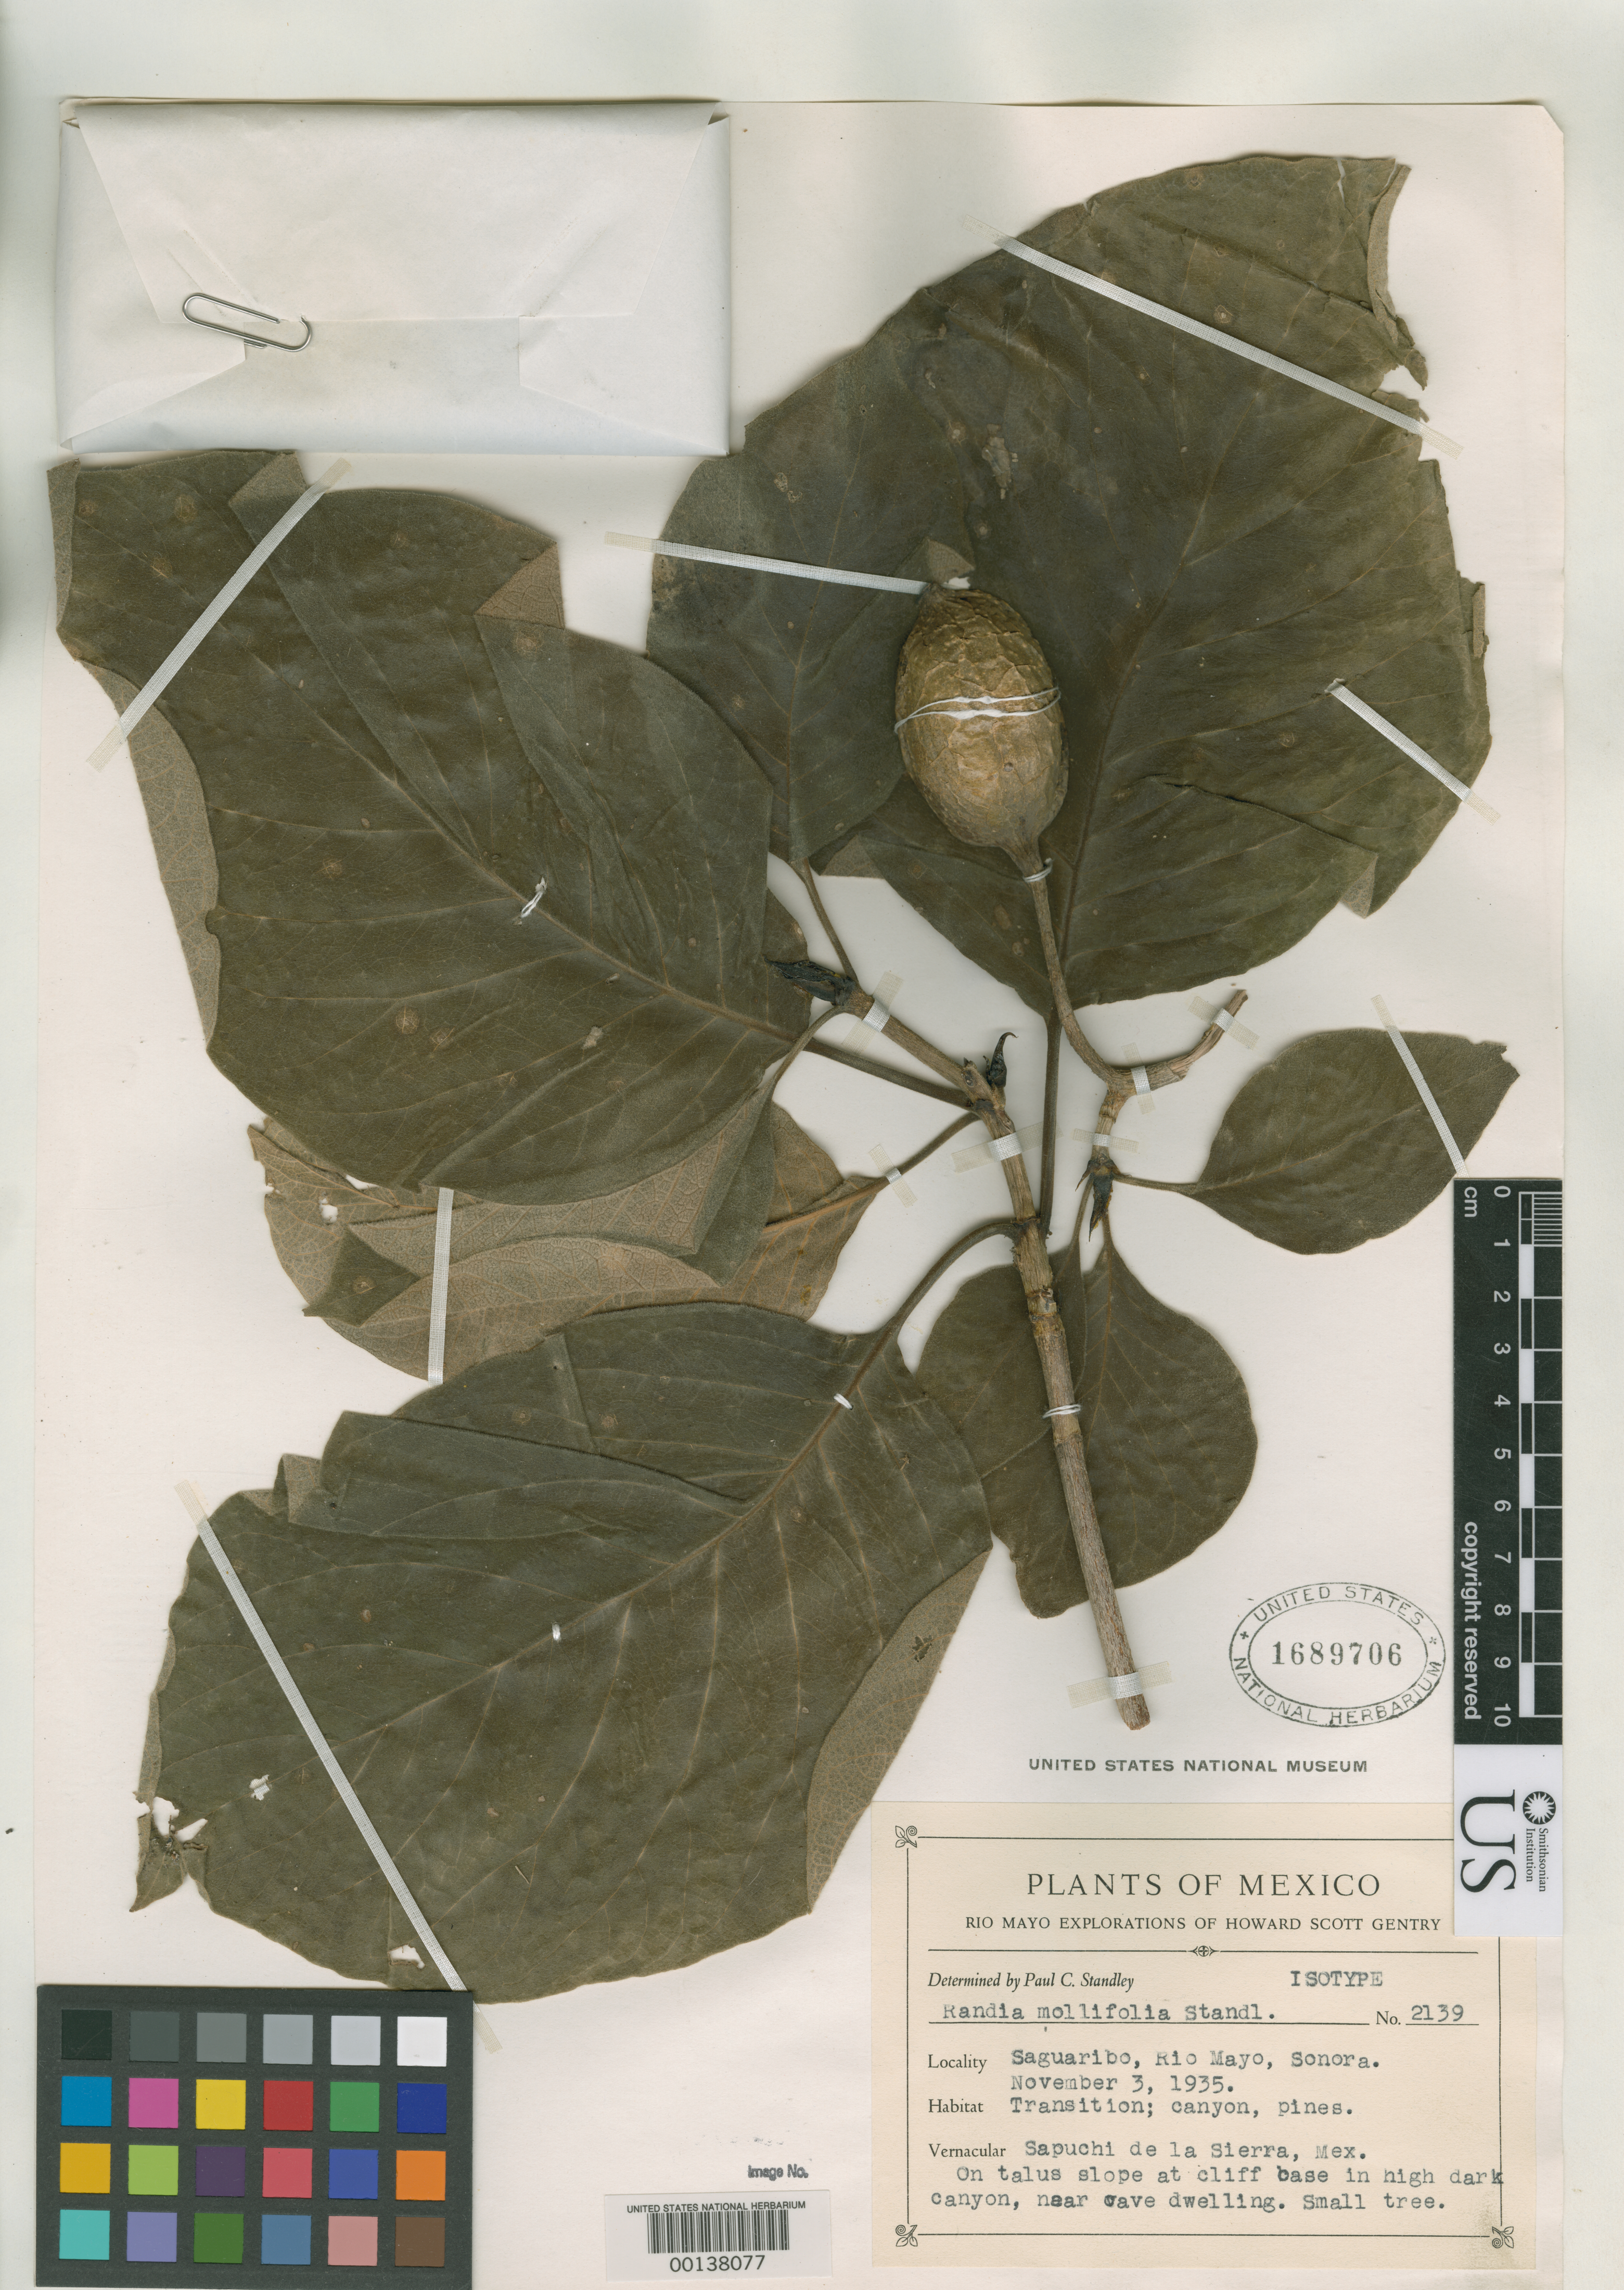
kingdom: Plantae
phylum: Tracheophyta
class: Magnoliopsida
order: Gentianales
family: Rubiaceae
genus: Randia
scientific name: Randia mollifolia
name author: Standl.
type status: Isotype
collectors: H. S. Gentry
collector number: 2139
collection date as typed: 03 Nov 1935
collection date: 1935-11-03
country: Mexico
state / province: Sonora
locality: Saguaribo, Rio Mayo.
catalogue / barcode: US 1689706